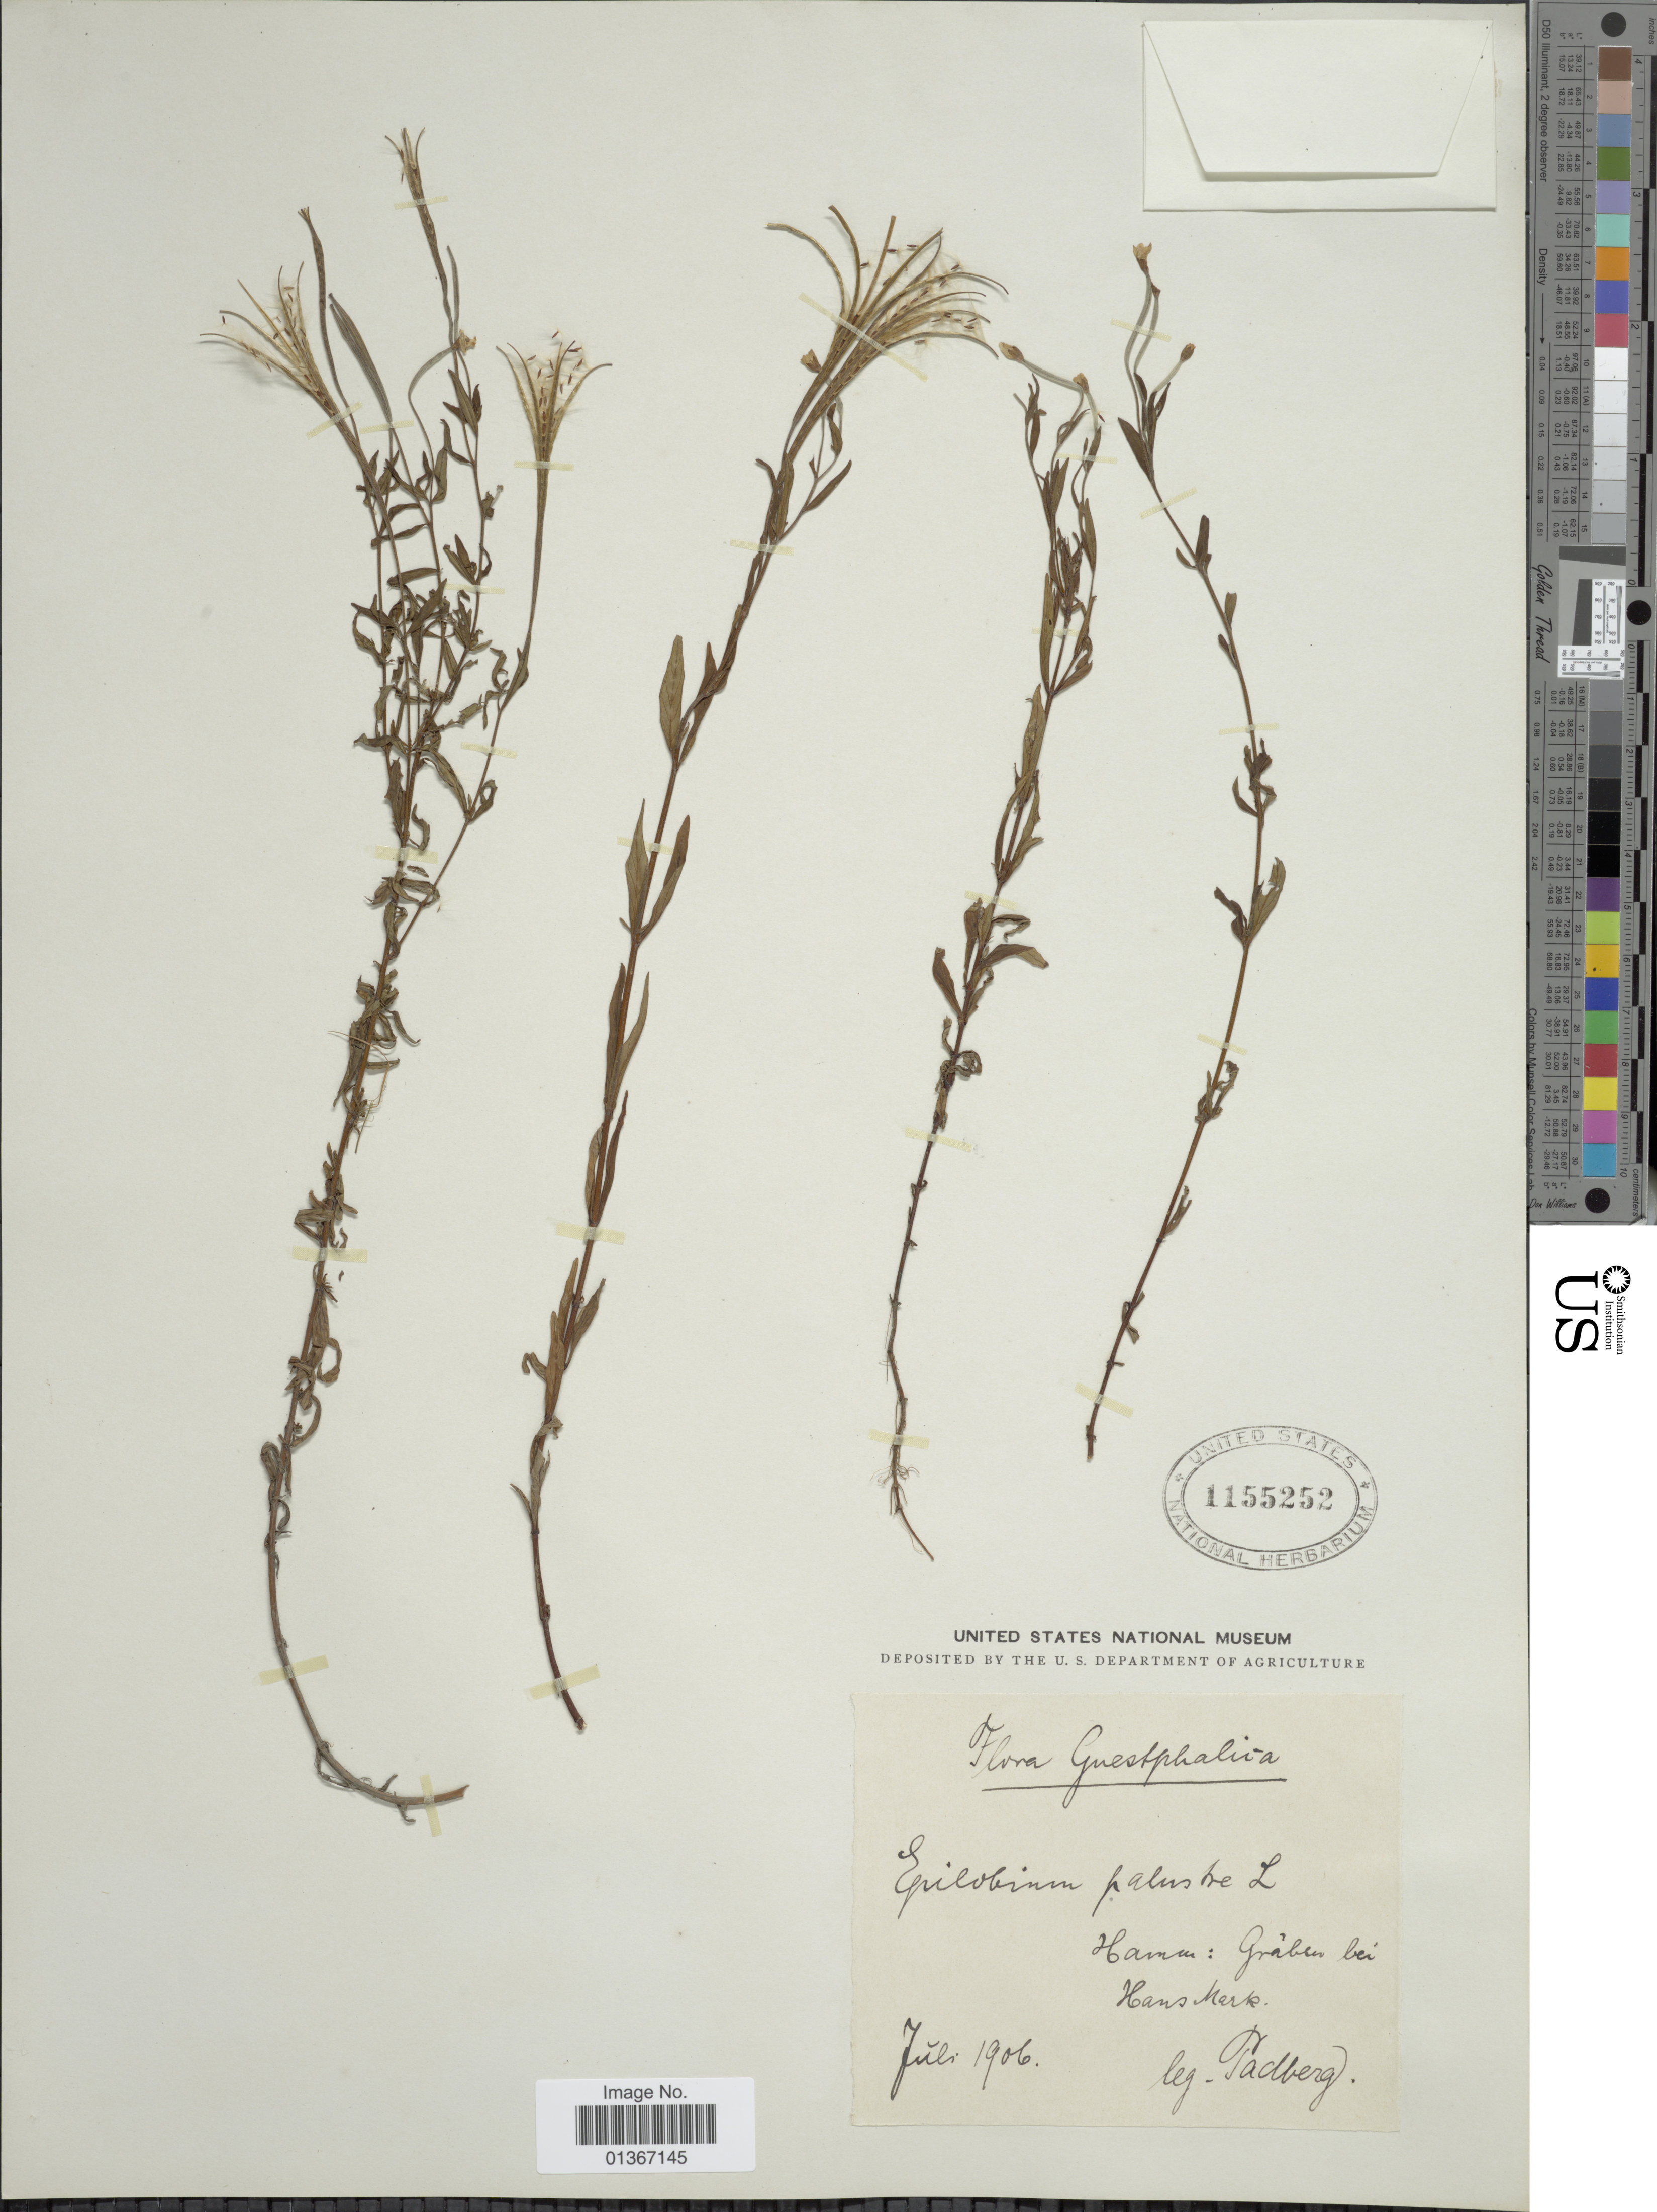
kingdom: Plantae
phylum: Tracheophyta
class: Magnoliopsida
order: Myrtales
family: Onagraceae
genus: Epilobium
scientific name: Epilobium palustre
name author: L.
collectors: Padberg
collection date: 1906-07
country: Germany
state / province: Nordrhein-Westfalen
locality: Guestphalica. Hamm: Gräben bei Hans Mark.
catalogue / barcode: US 1155252